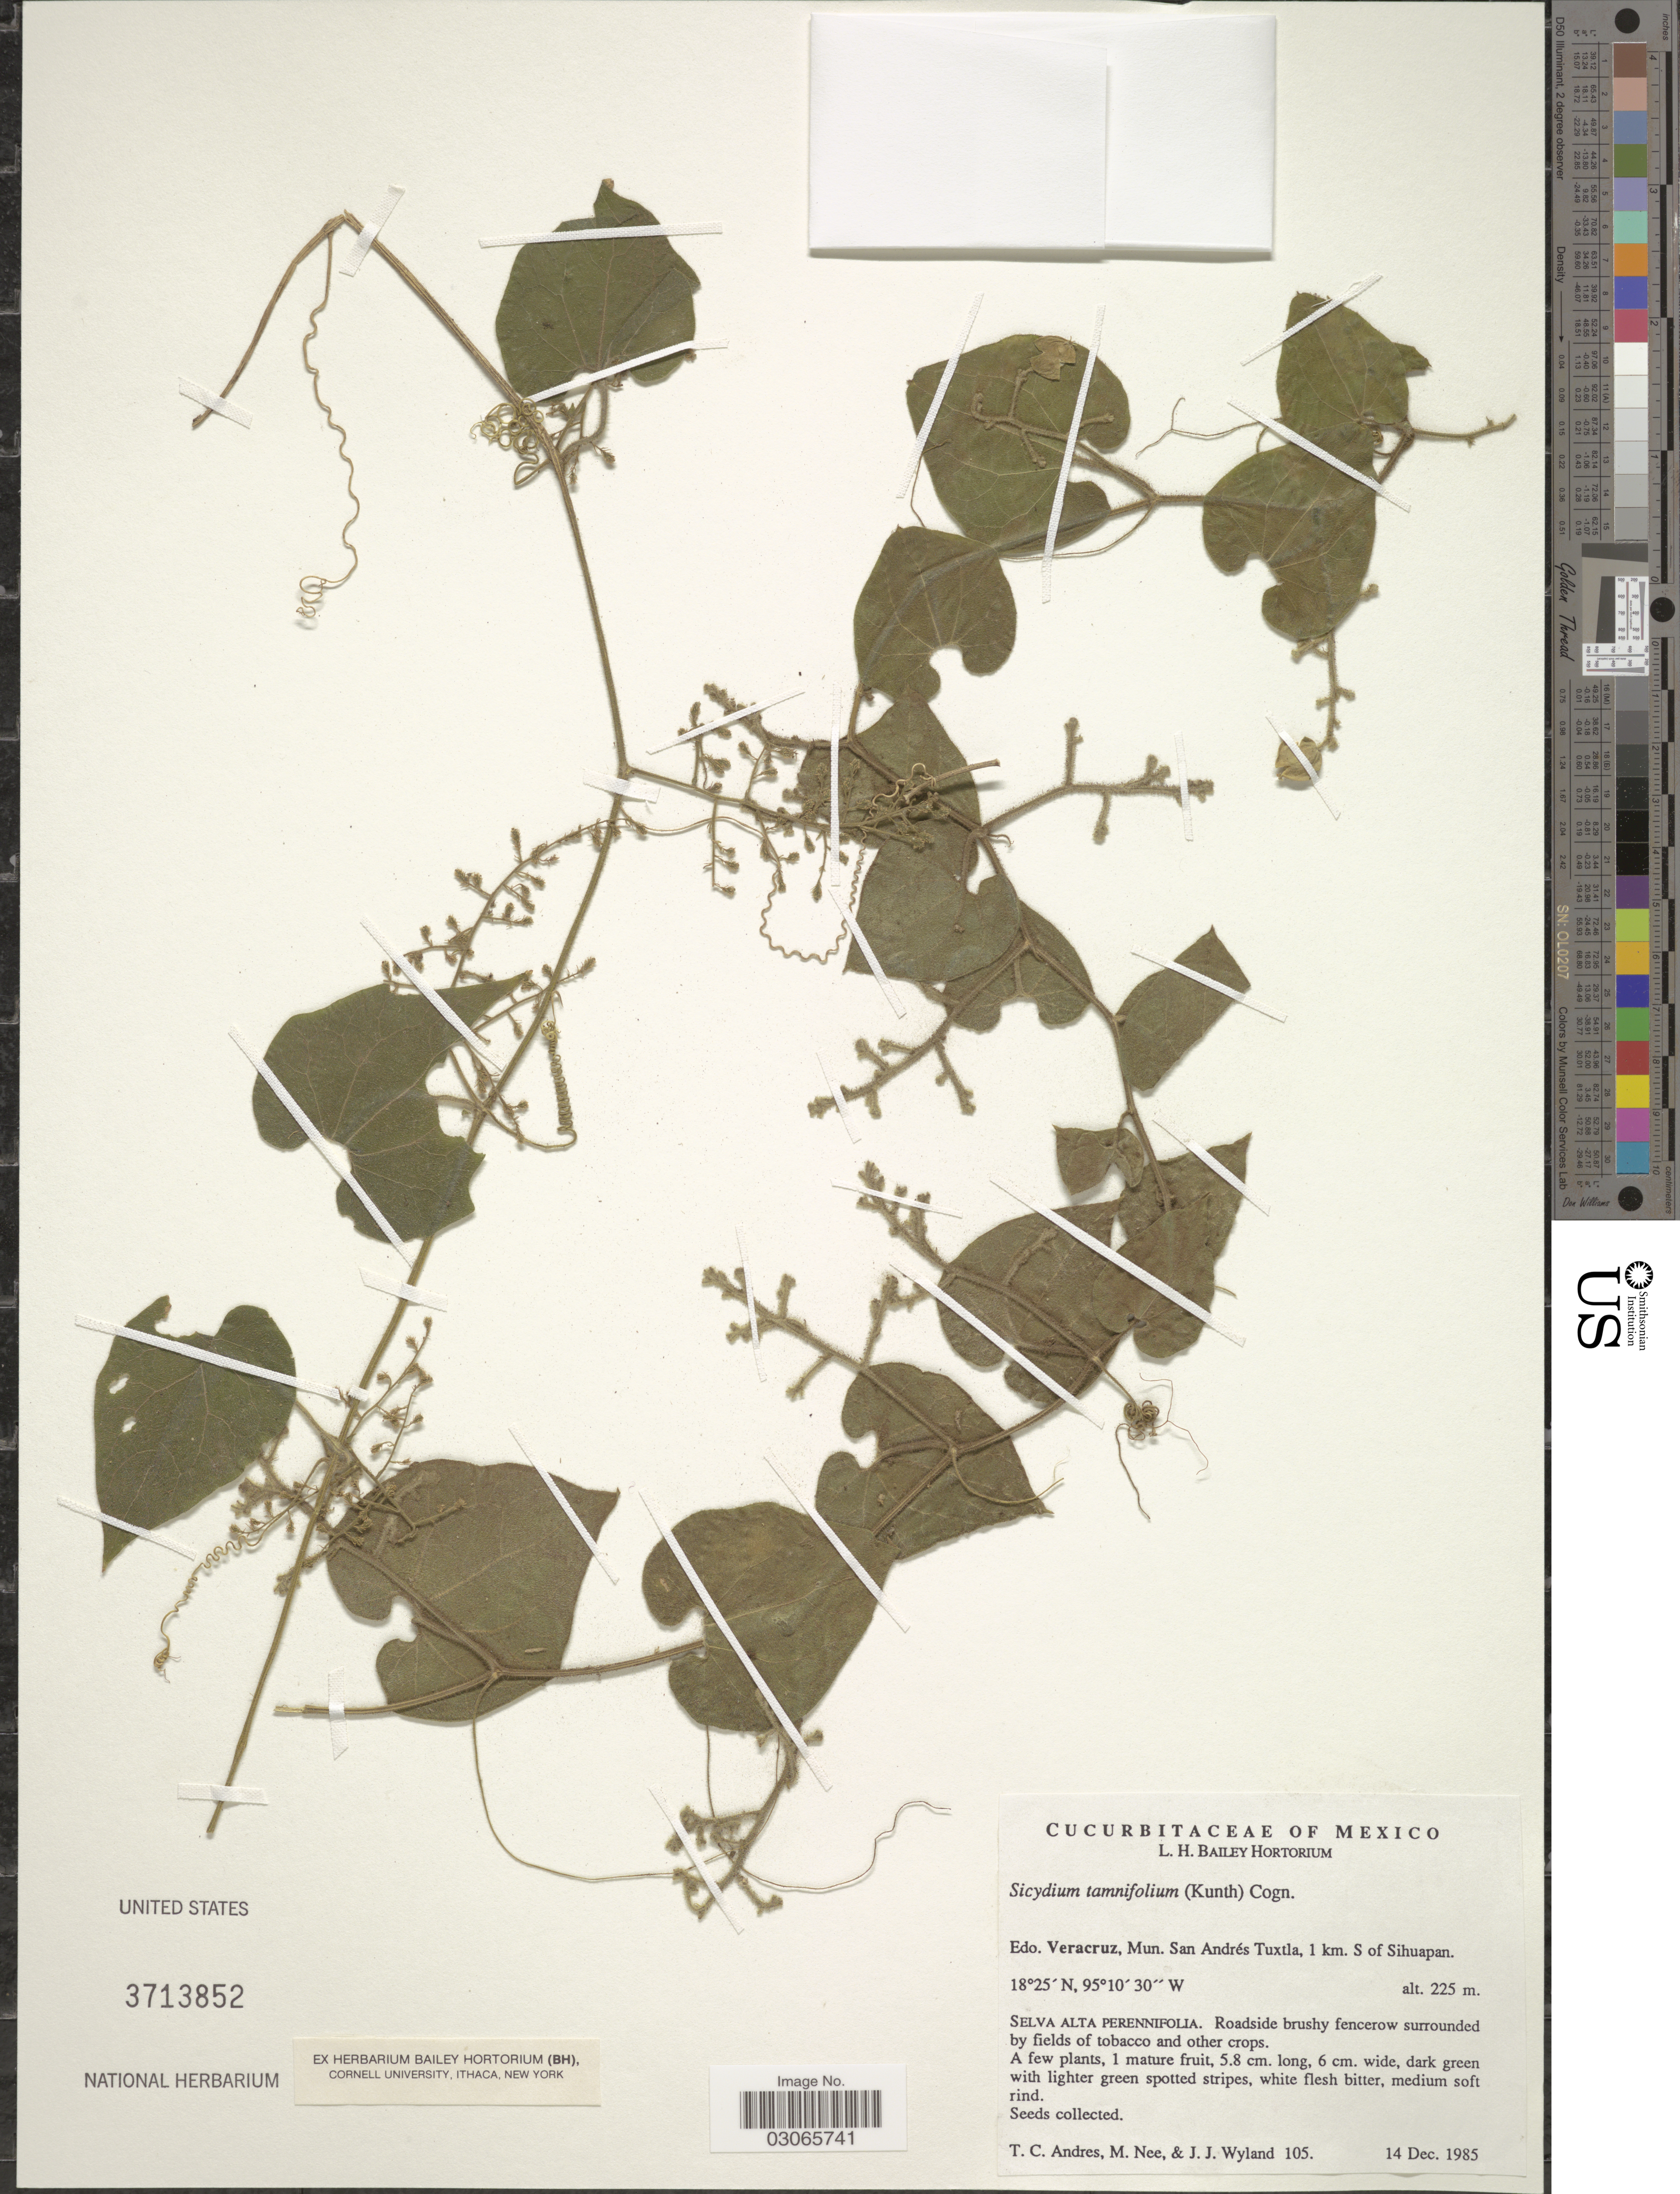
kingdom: Plantae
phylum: Tracheophyta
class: Magnoliopsida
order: Cucurbitales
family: Cucurbitaceae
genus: Sicydium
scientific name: Sicydium tamnifolium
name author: (Kunth) Cogn.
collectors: T. C. Andres & M. Nee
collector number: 105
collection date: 1985-12-14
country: Mexico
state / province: Veracruz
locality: Edo. Veracruz, Mun. San Andrés Tuxtla, 1 km. S of Sihuapan.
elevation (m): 225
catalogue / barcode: US 3713852